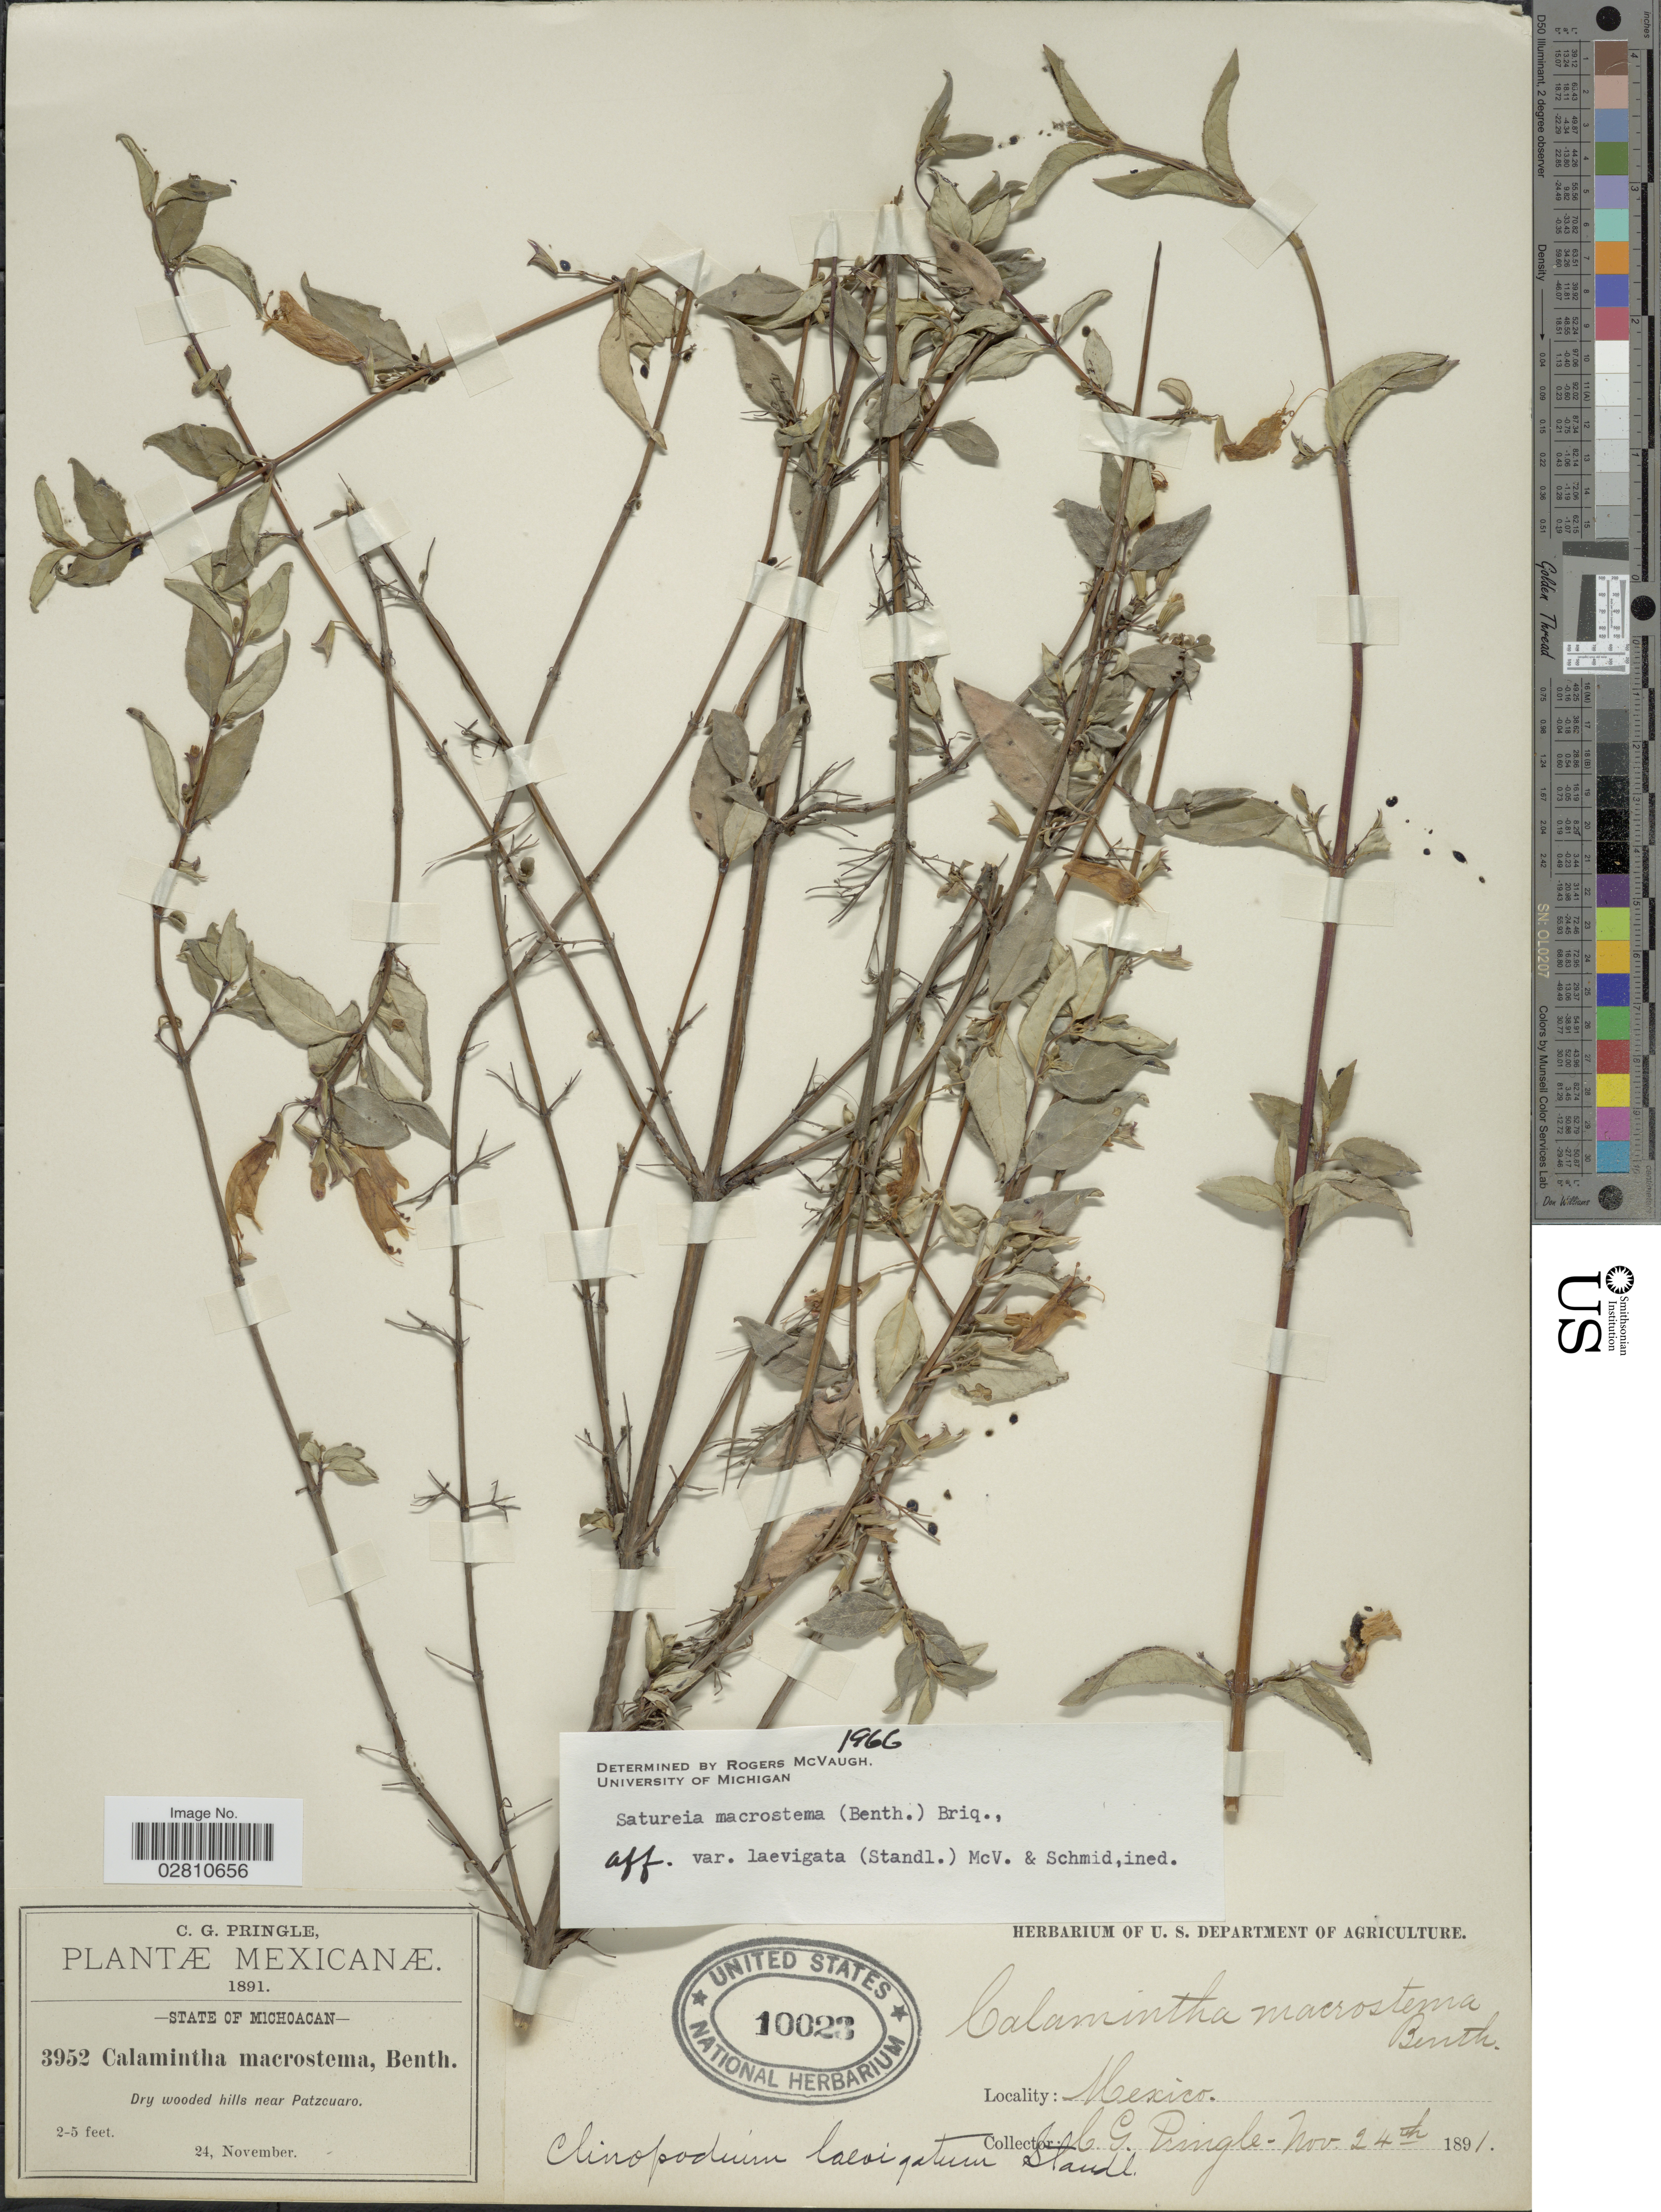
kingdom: Plantae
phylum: Tracheophyta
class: Magnoliopsida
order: Lamiales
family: Lamiaceae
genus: Clinopodium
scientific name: Clinopodium macrostemum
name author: (Moc. & Sessé ex Benth.) Kuntze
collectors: C. G. Pringle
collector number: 3952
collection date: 1891-11-24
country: Mexico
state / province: Michoacán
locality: State of Michoacan, Dry wooded hills near Patzcuaro.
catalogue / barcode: US 10023